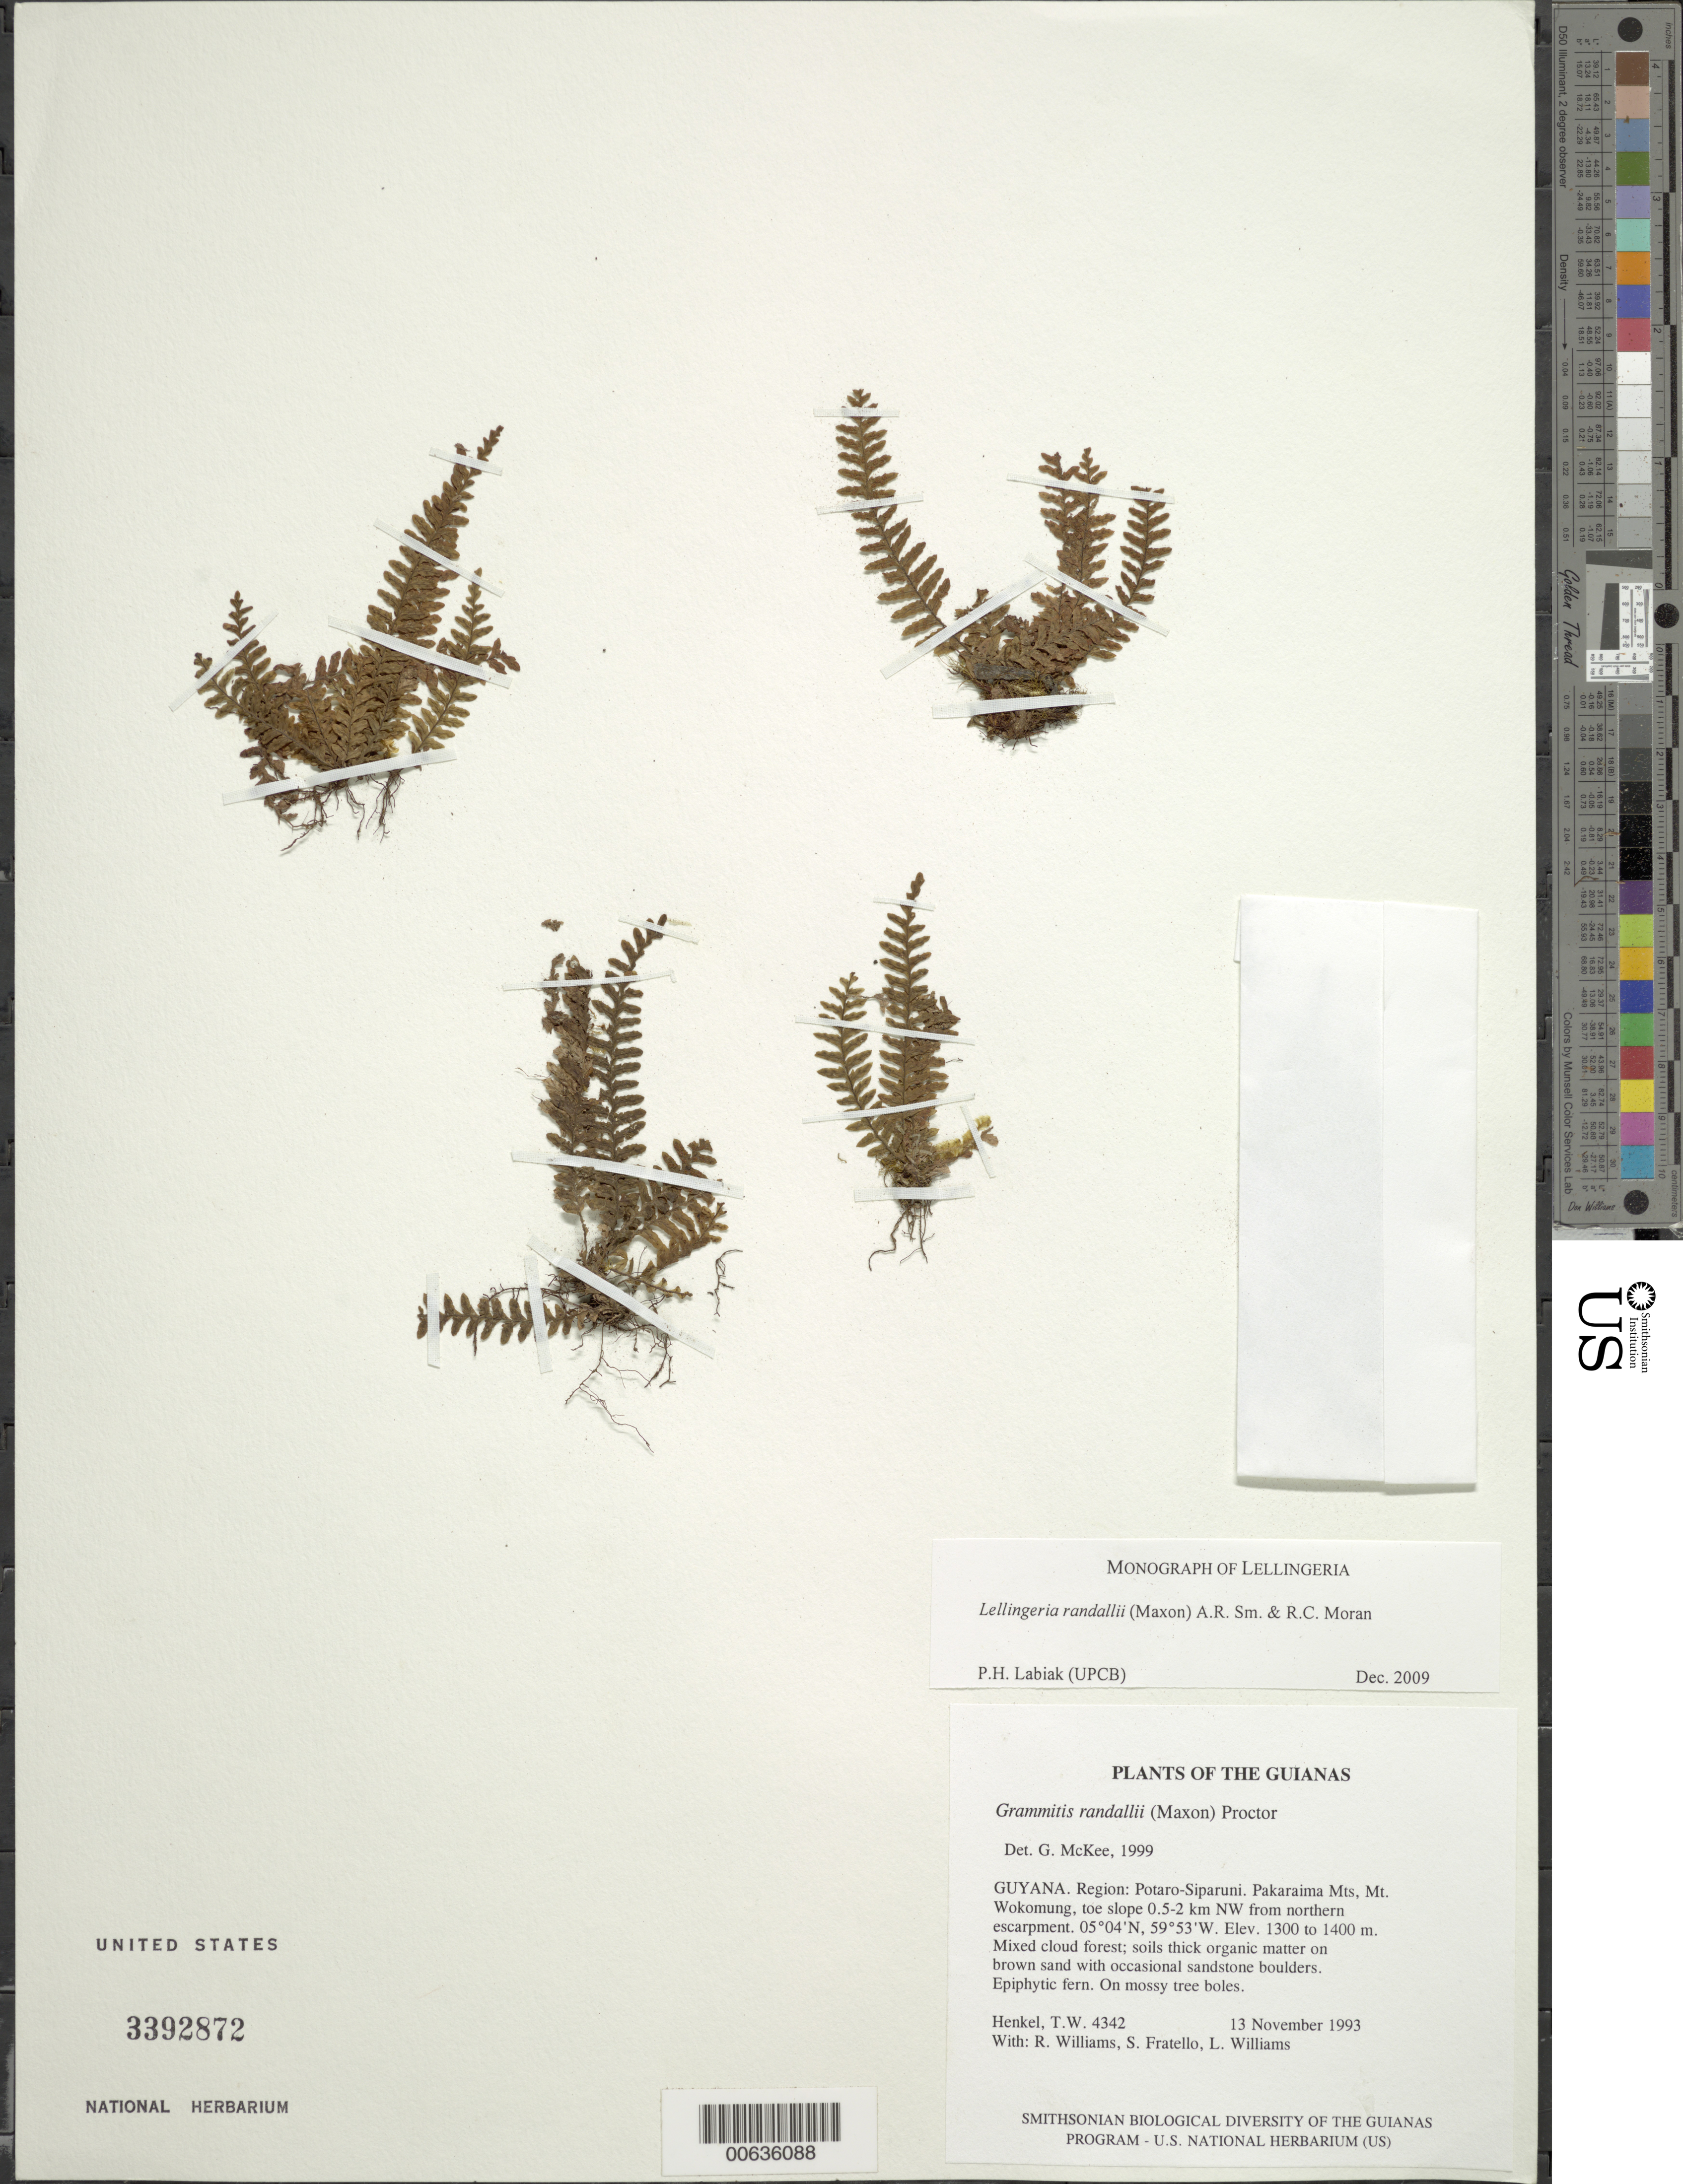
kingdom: Plantae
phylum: Tracheophyta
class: Polypodiopsida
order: Polypodiales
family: Polypodiaceae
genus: Lellingeria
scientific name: Lellingeria randallii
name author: (Maxon) A.R. Sm. & R.C. Moran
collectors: T. Henkel, R. Williams, S. Fratello & L. Williams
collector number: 4342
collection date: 1993-11-13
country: Guyana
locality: Region: Potaro-Siparuni. Pakaraima Mts, Mt. Wokomung, toe slope 0.5-2 km NW from northern escarpment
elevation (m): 1300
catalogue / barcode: US 3392872